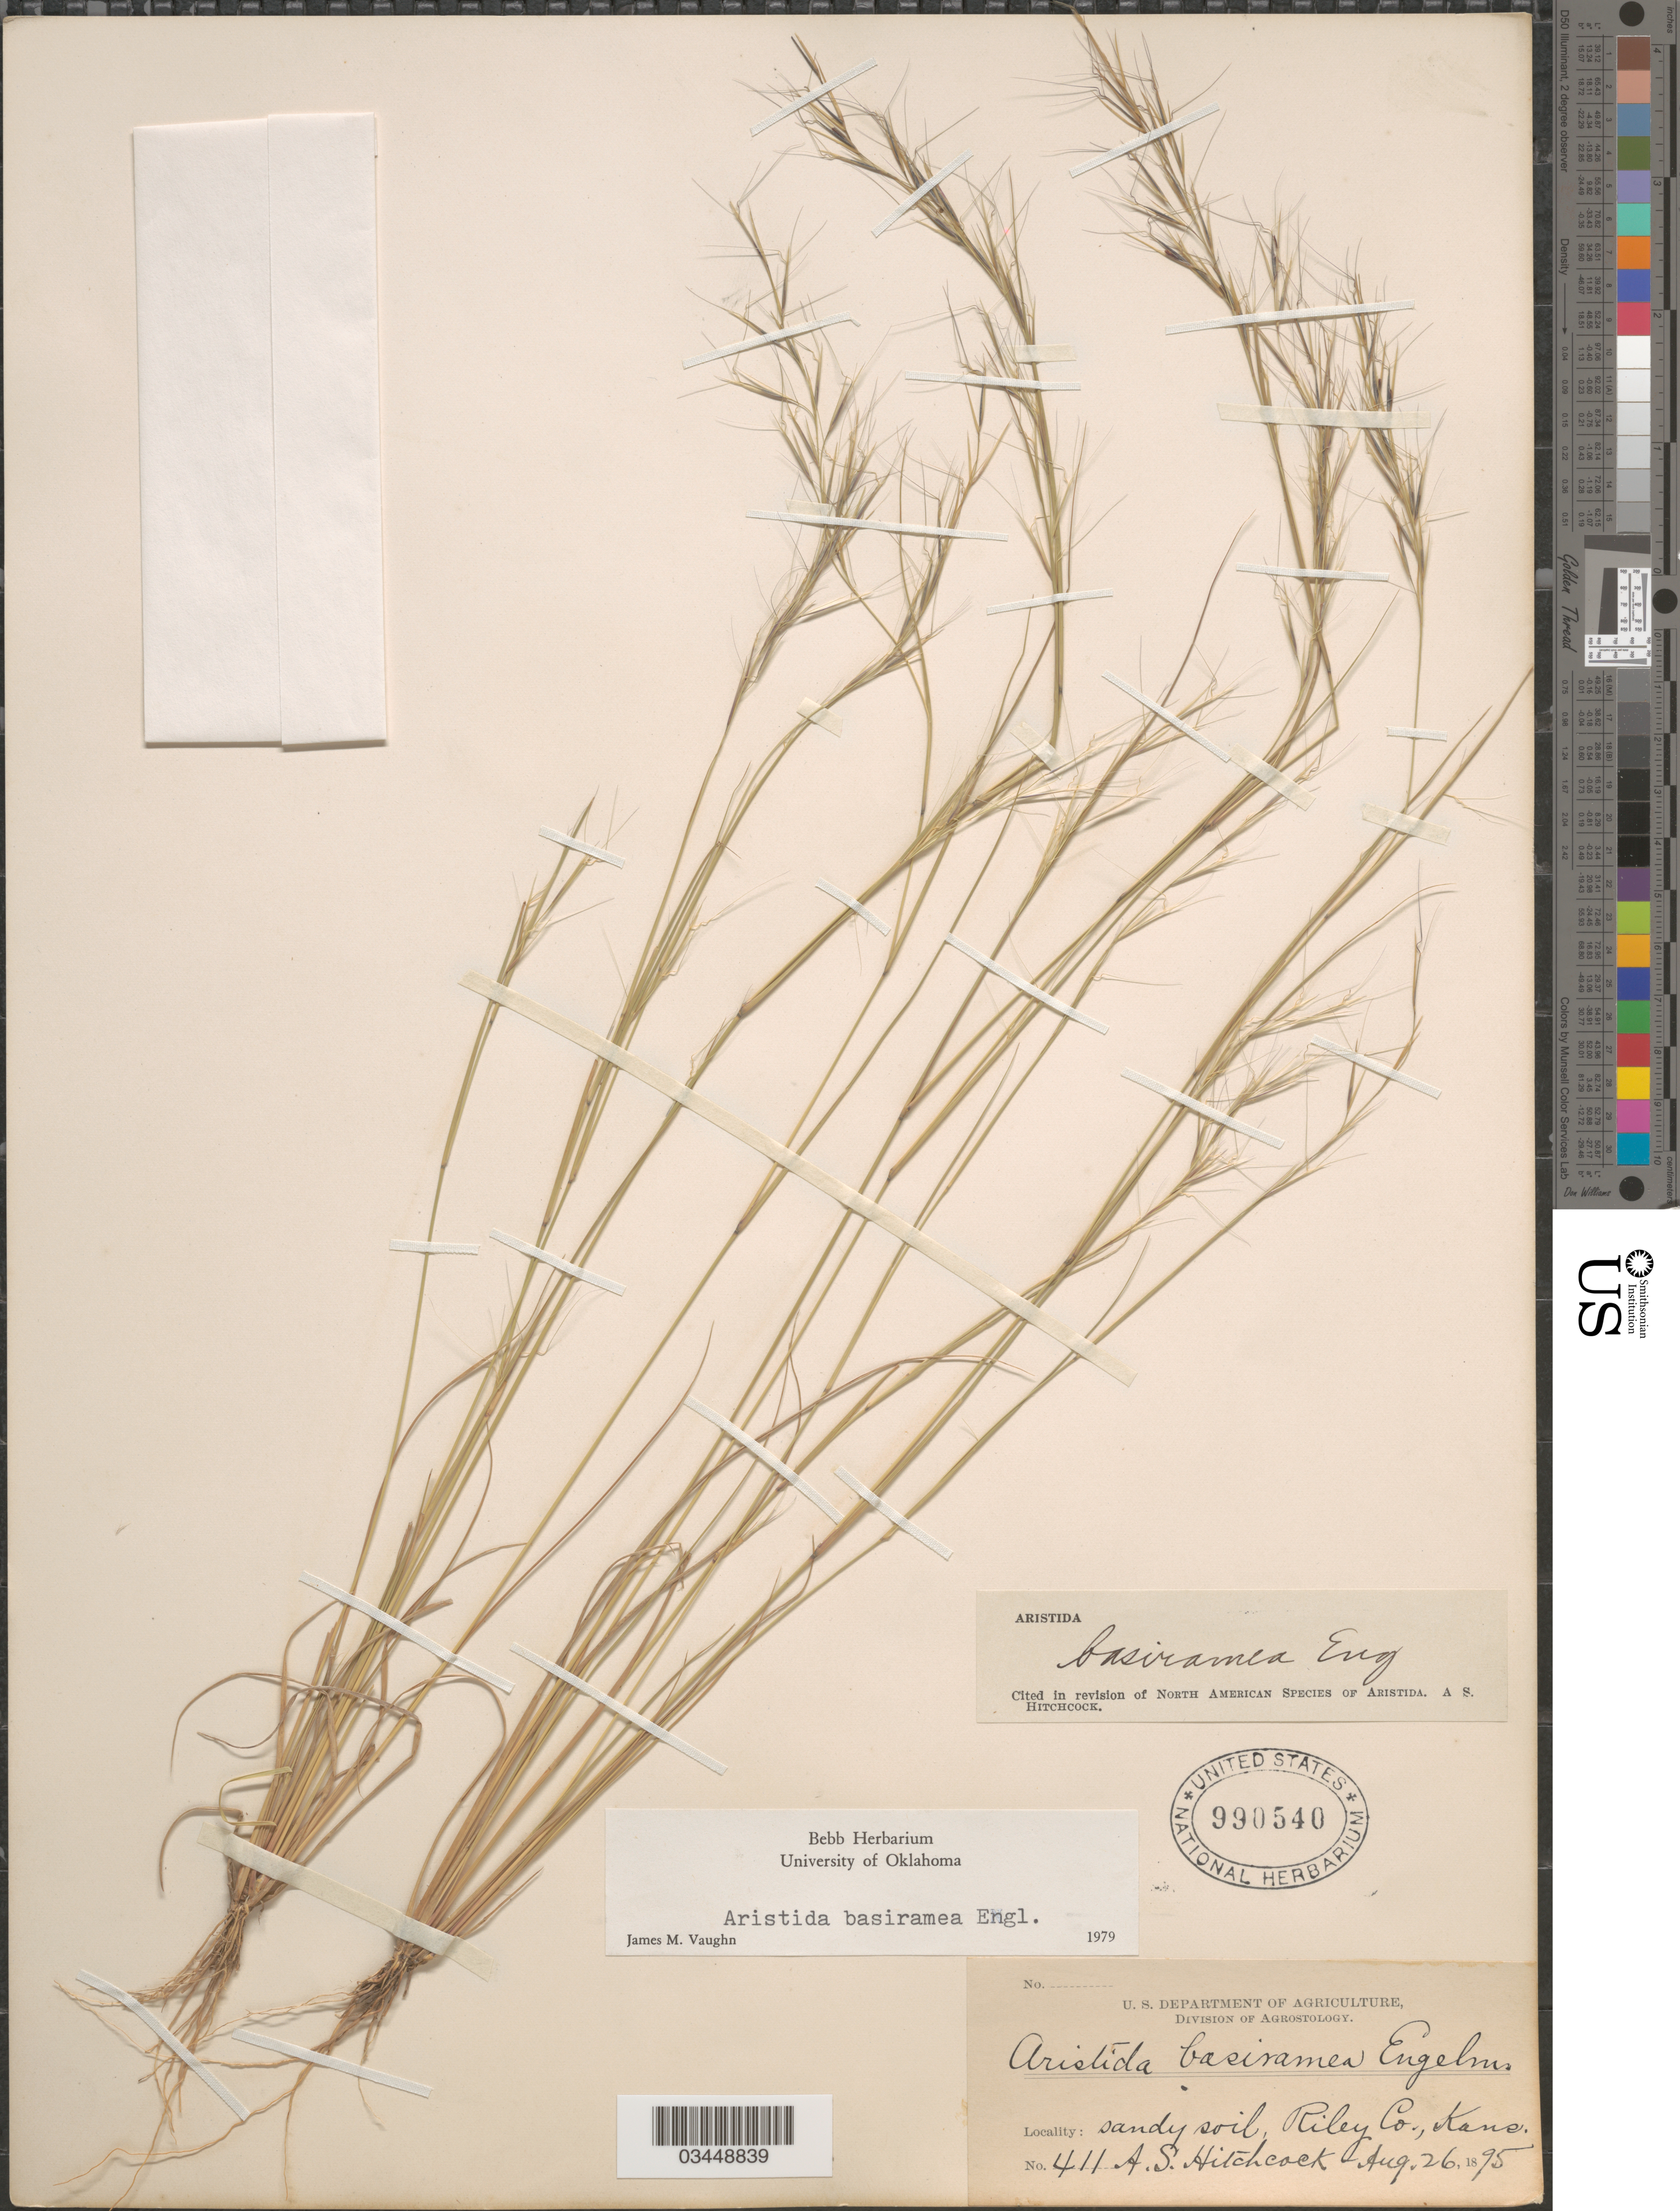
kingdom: Plantae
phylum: Tracheophyta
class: Liliopsida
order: Poales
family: Poaceae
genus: Aristida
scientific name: Aristida basiramea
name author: Engelm. ex Vasey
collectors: A. S. Hitchcock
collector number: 411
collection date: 1895-08-26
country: United States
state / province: Kansas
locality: Sandy soil, Riley Co.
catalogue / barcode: US 990540